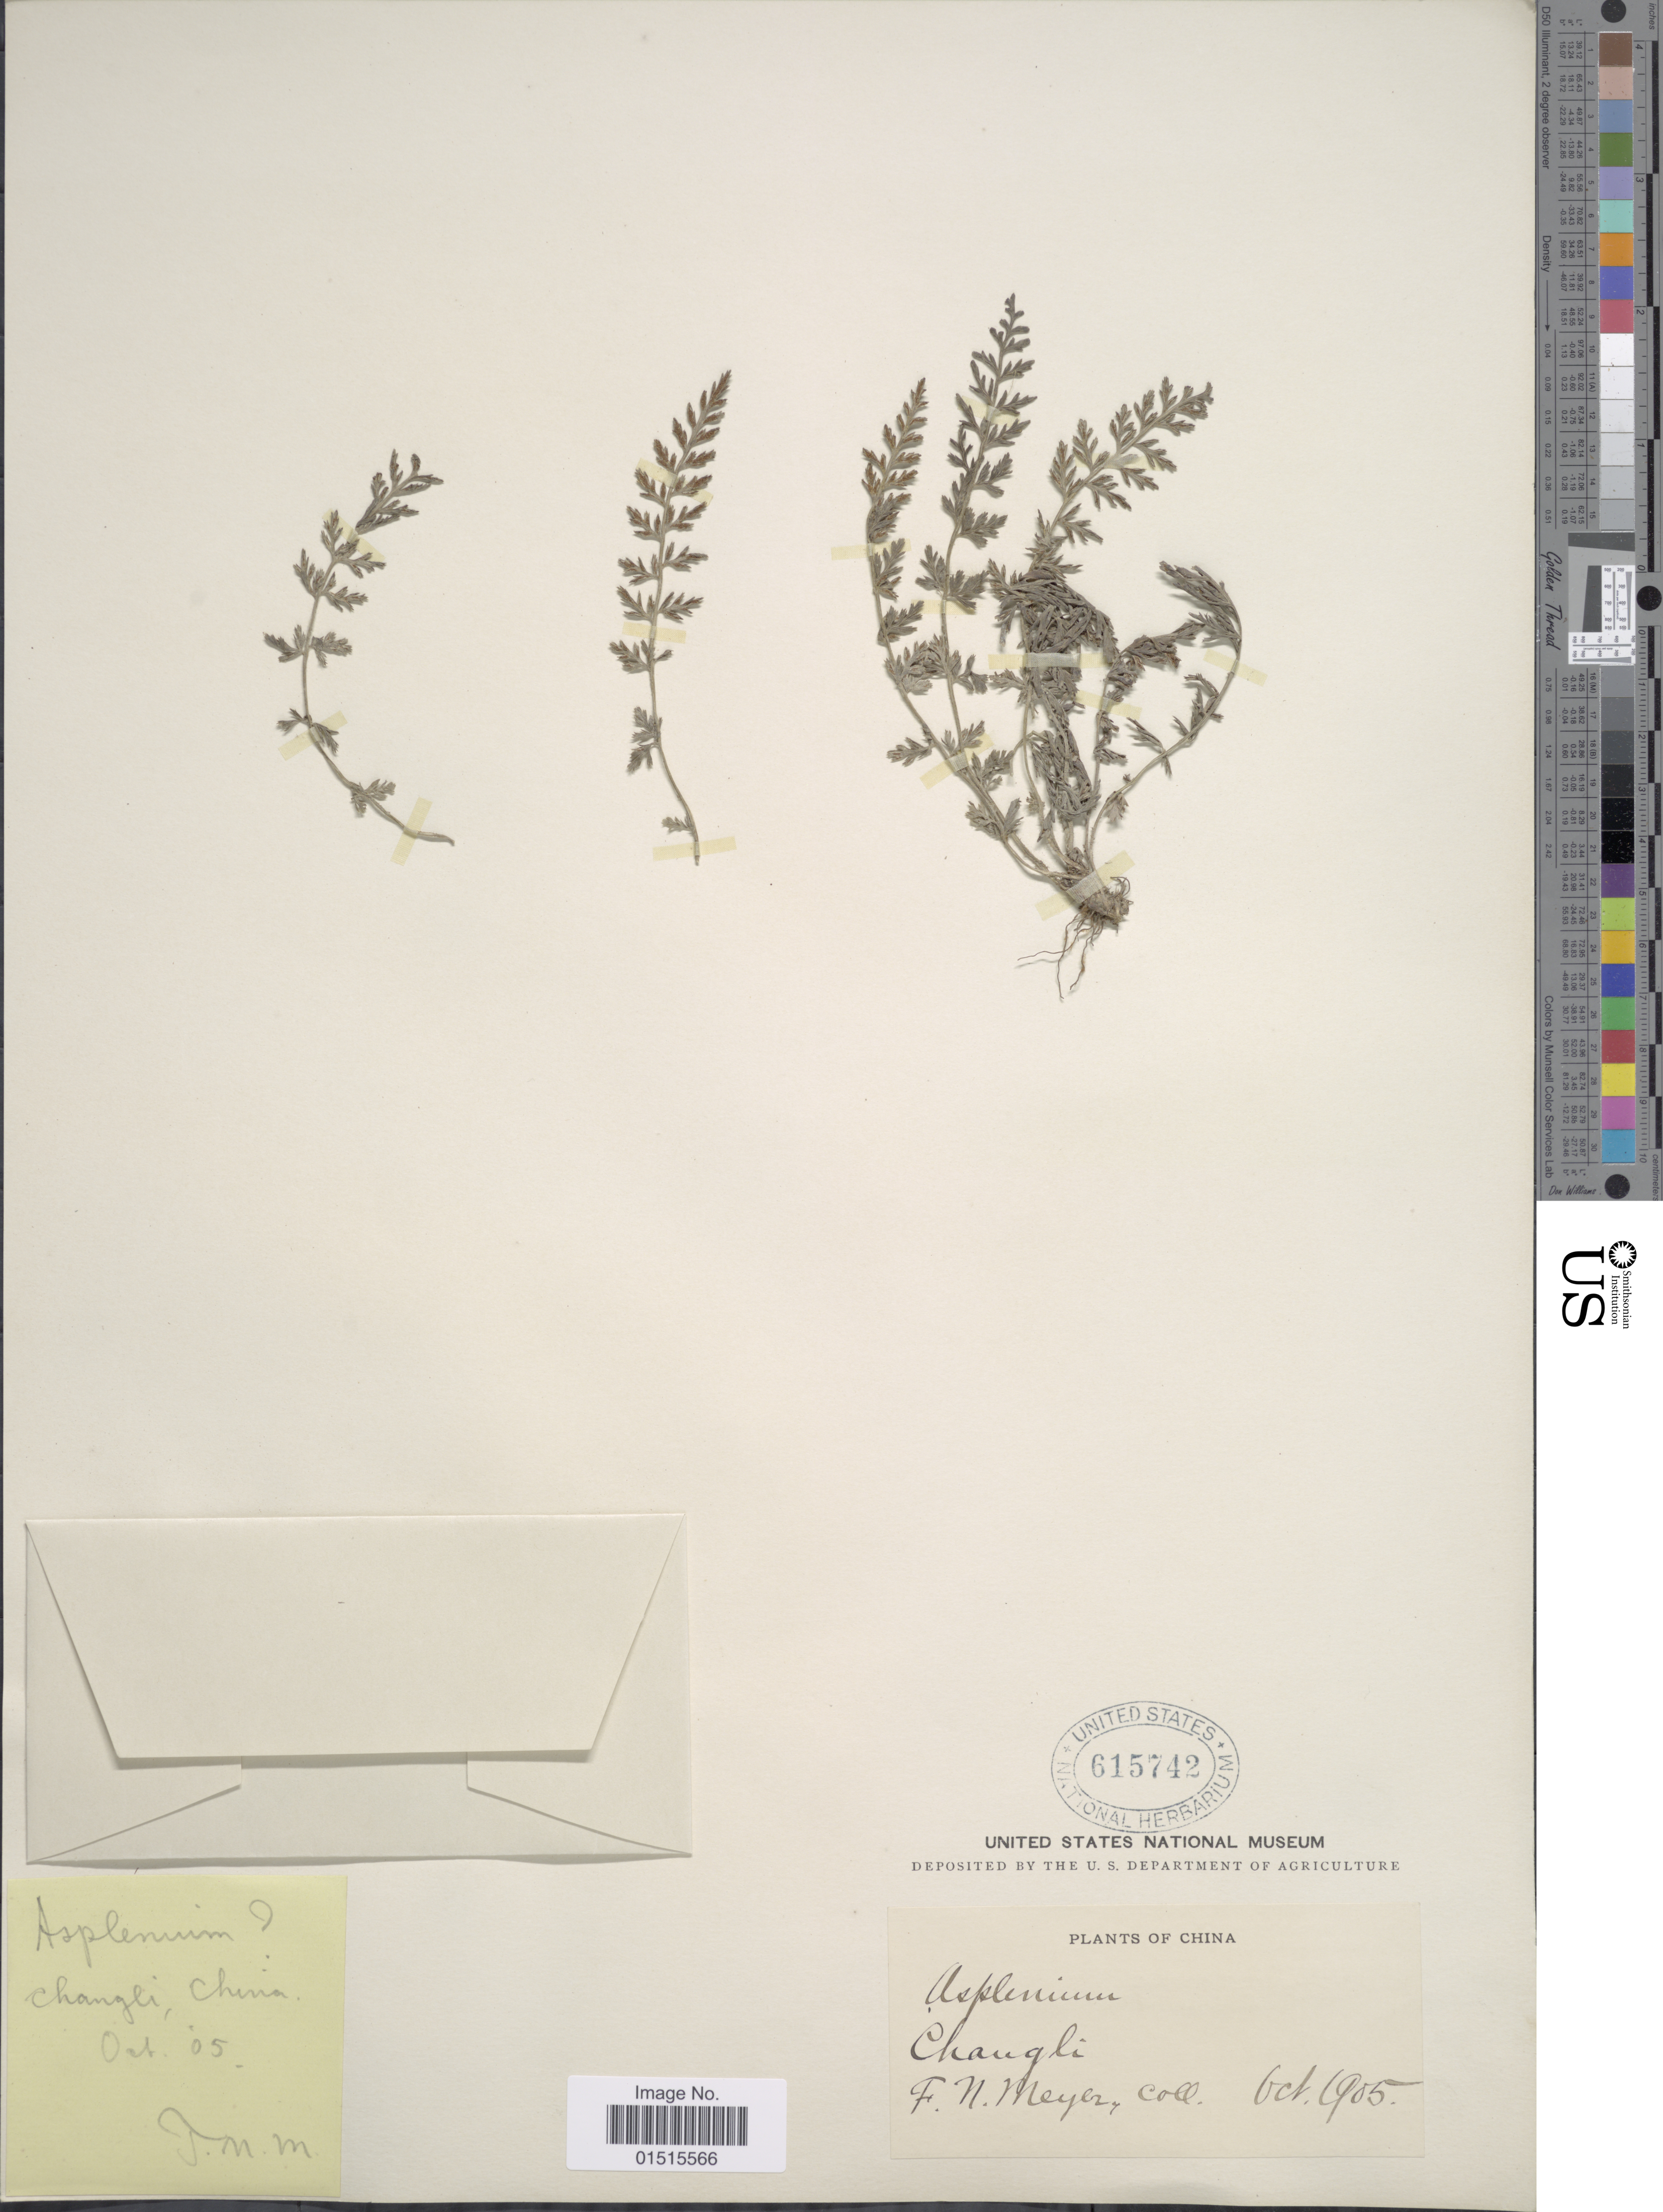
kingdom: Plantae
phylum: Tracheophyta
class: Polypodiopsida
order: Polypodiales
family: Aspleniaceae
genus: Asplenium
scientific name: Asplenium sarelii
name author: Hook.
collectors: F. N. Meyer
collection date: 1905-10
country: China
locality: Chaugli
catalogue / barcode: US 615742